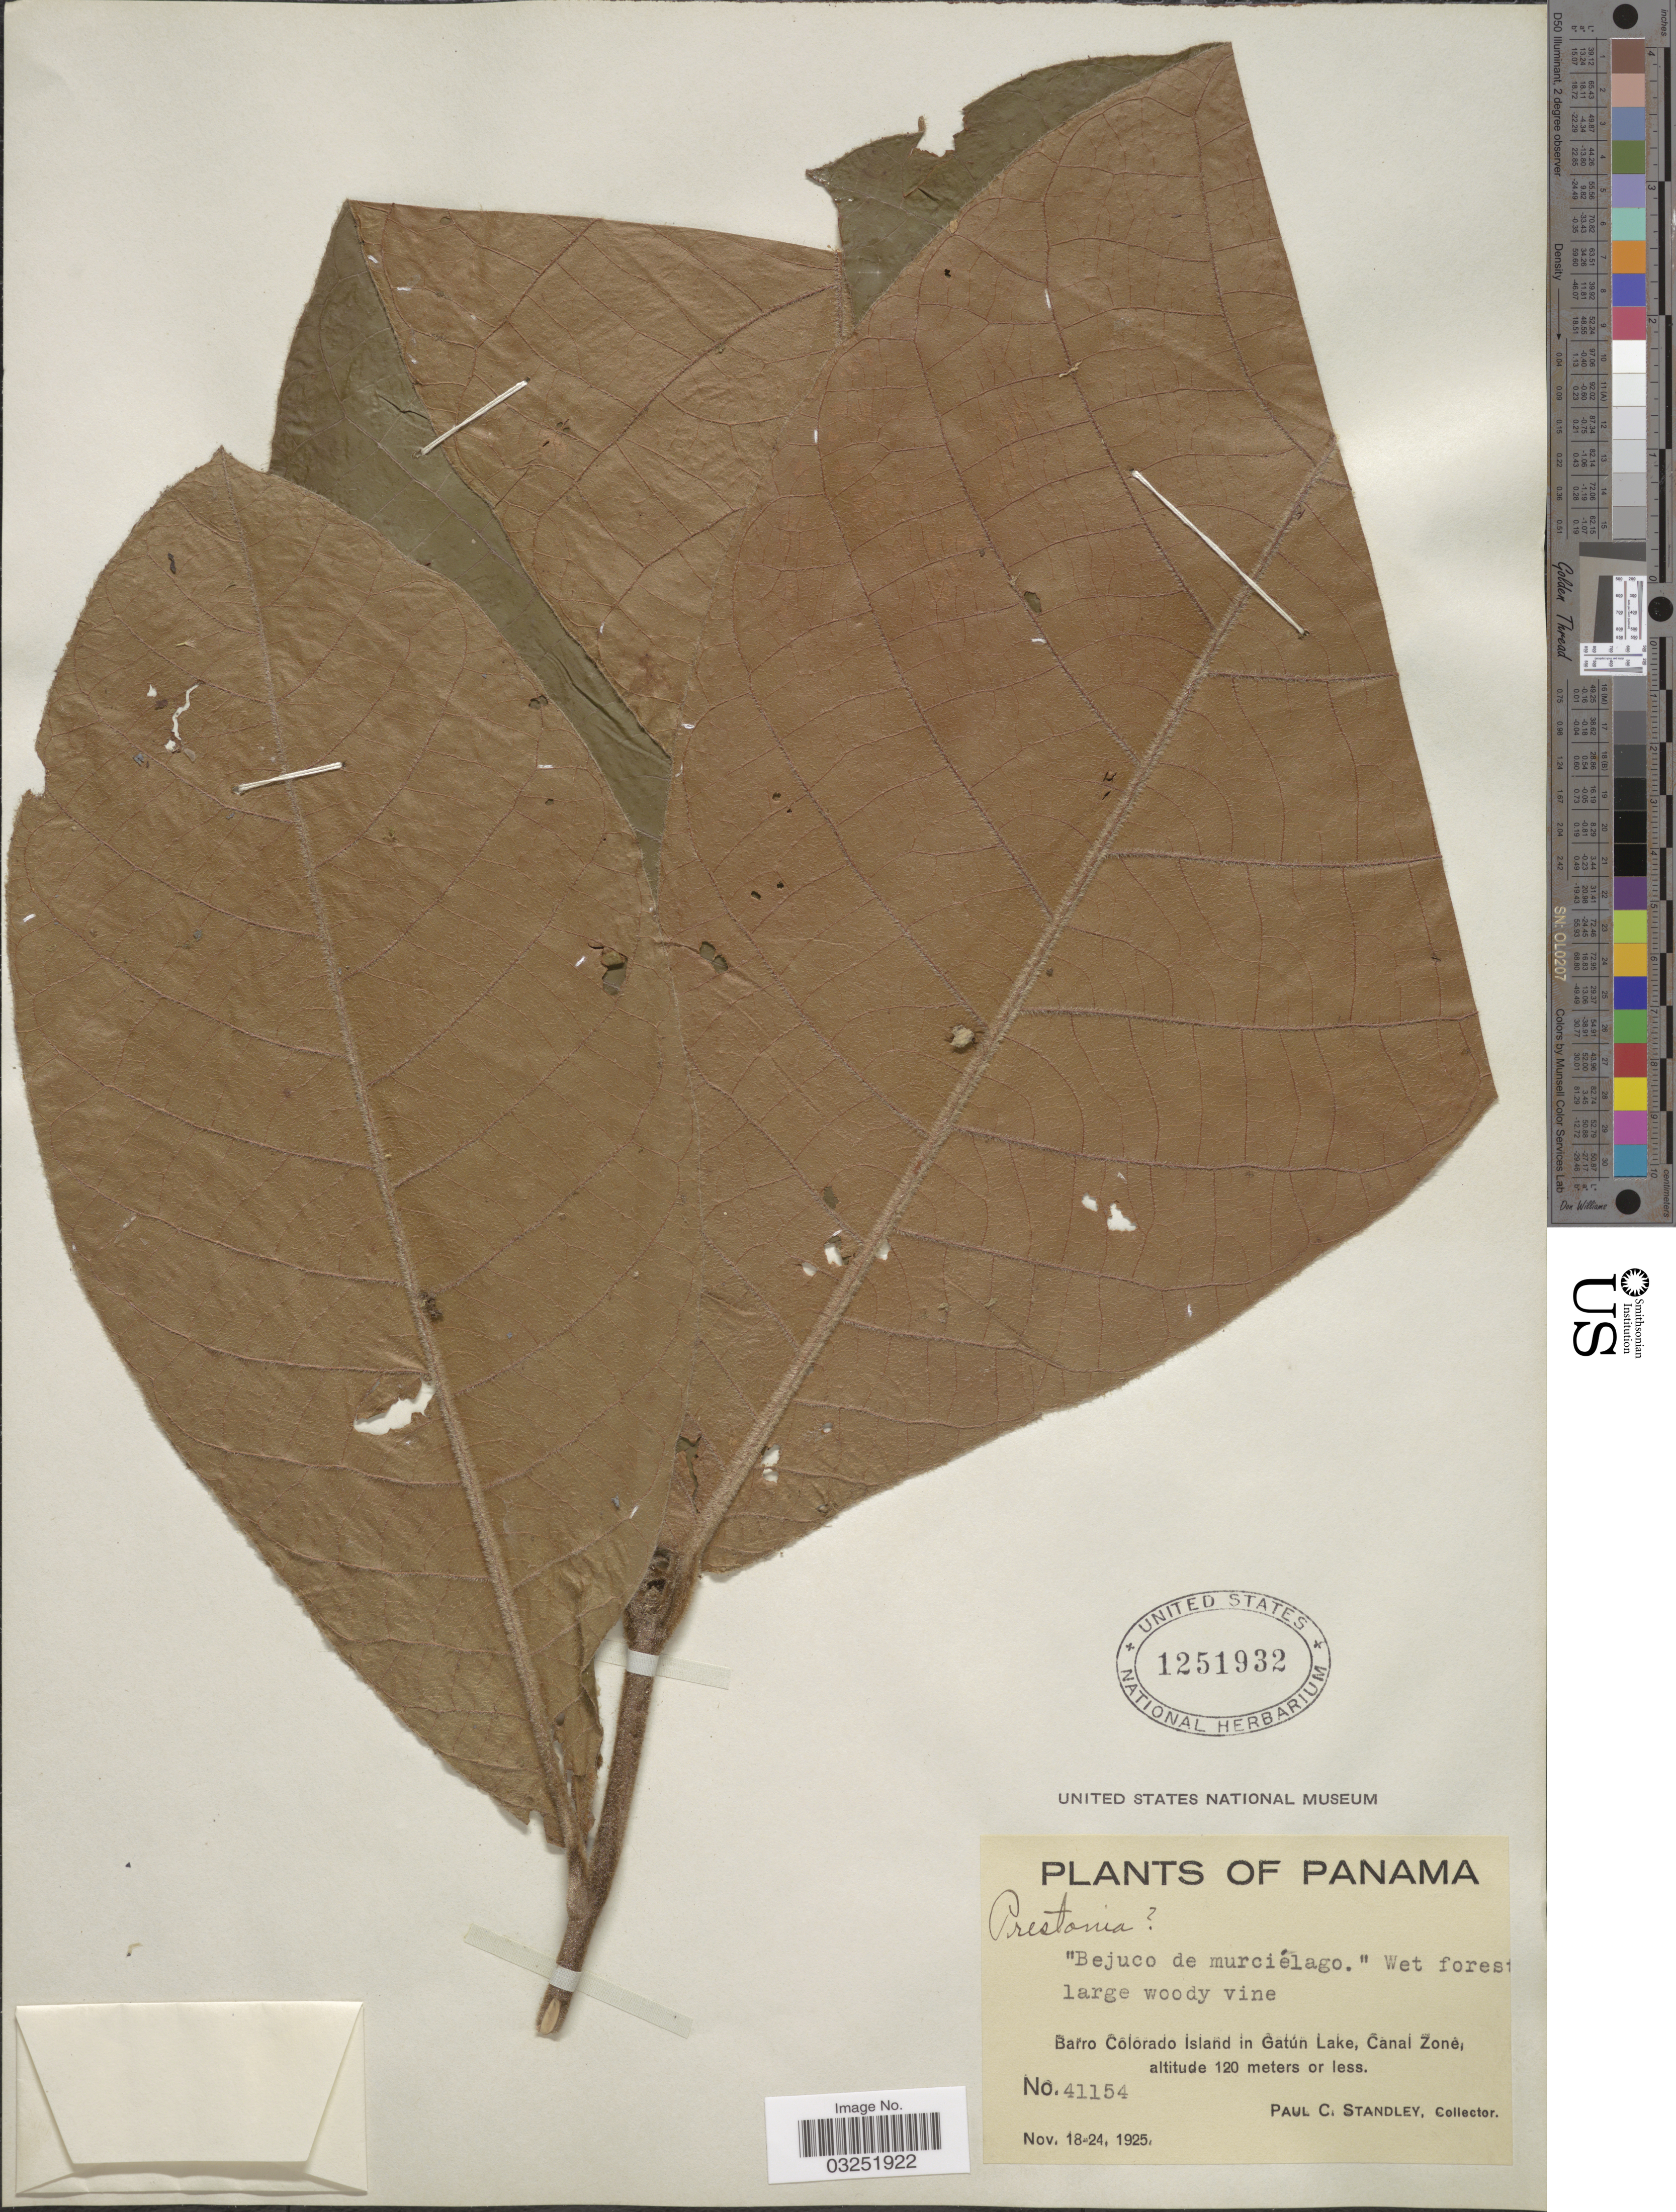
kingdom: Plantae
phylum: Tracheophyta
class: Magnoliopsida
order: Gentianales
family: Apocynaceae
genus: Prestonia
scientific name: Prestonia sp.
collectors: P. C. Standley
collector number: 41154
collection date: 1925-11-18/1925-11-24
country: Panama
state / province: Panamá Oeste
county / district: Canal Zone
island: Barro Colorado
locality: Barro Colorado Island in Gatún Lake, Canal Zone.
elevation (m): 120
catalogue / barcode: US 1251932